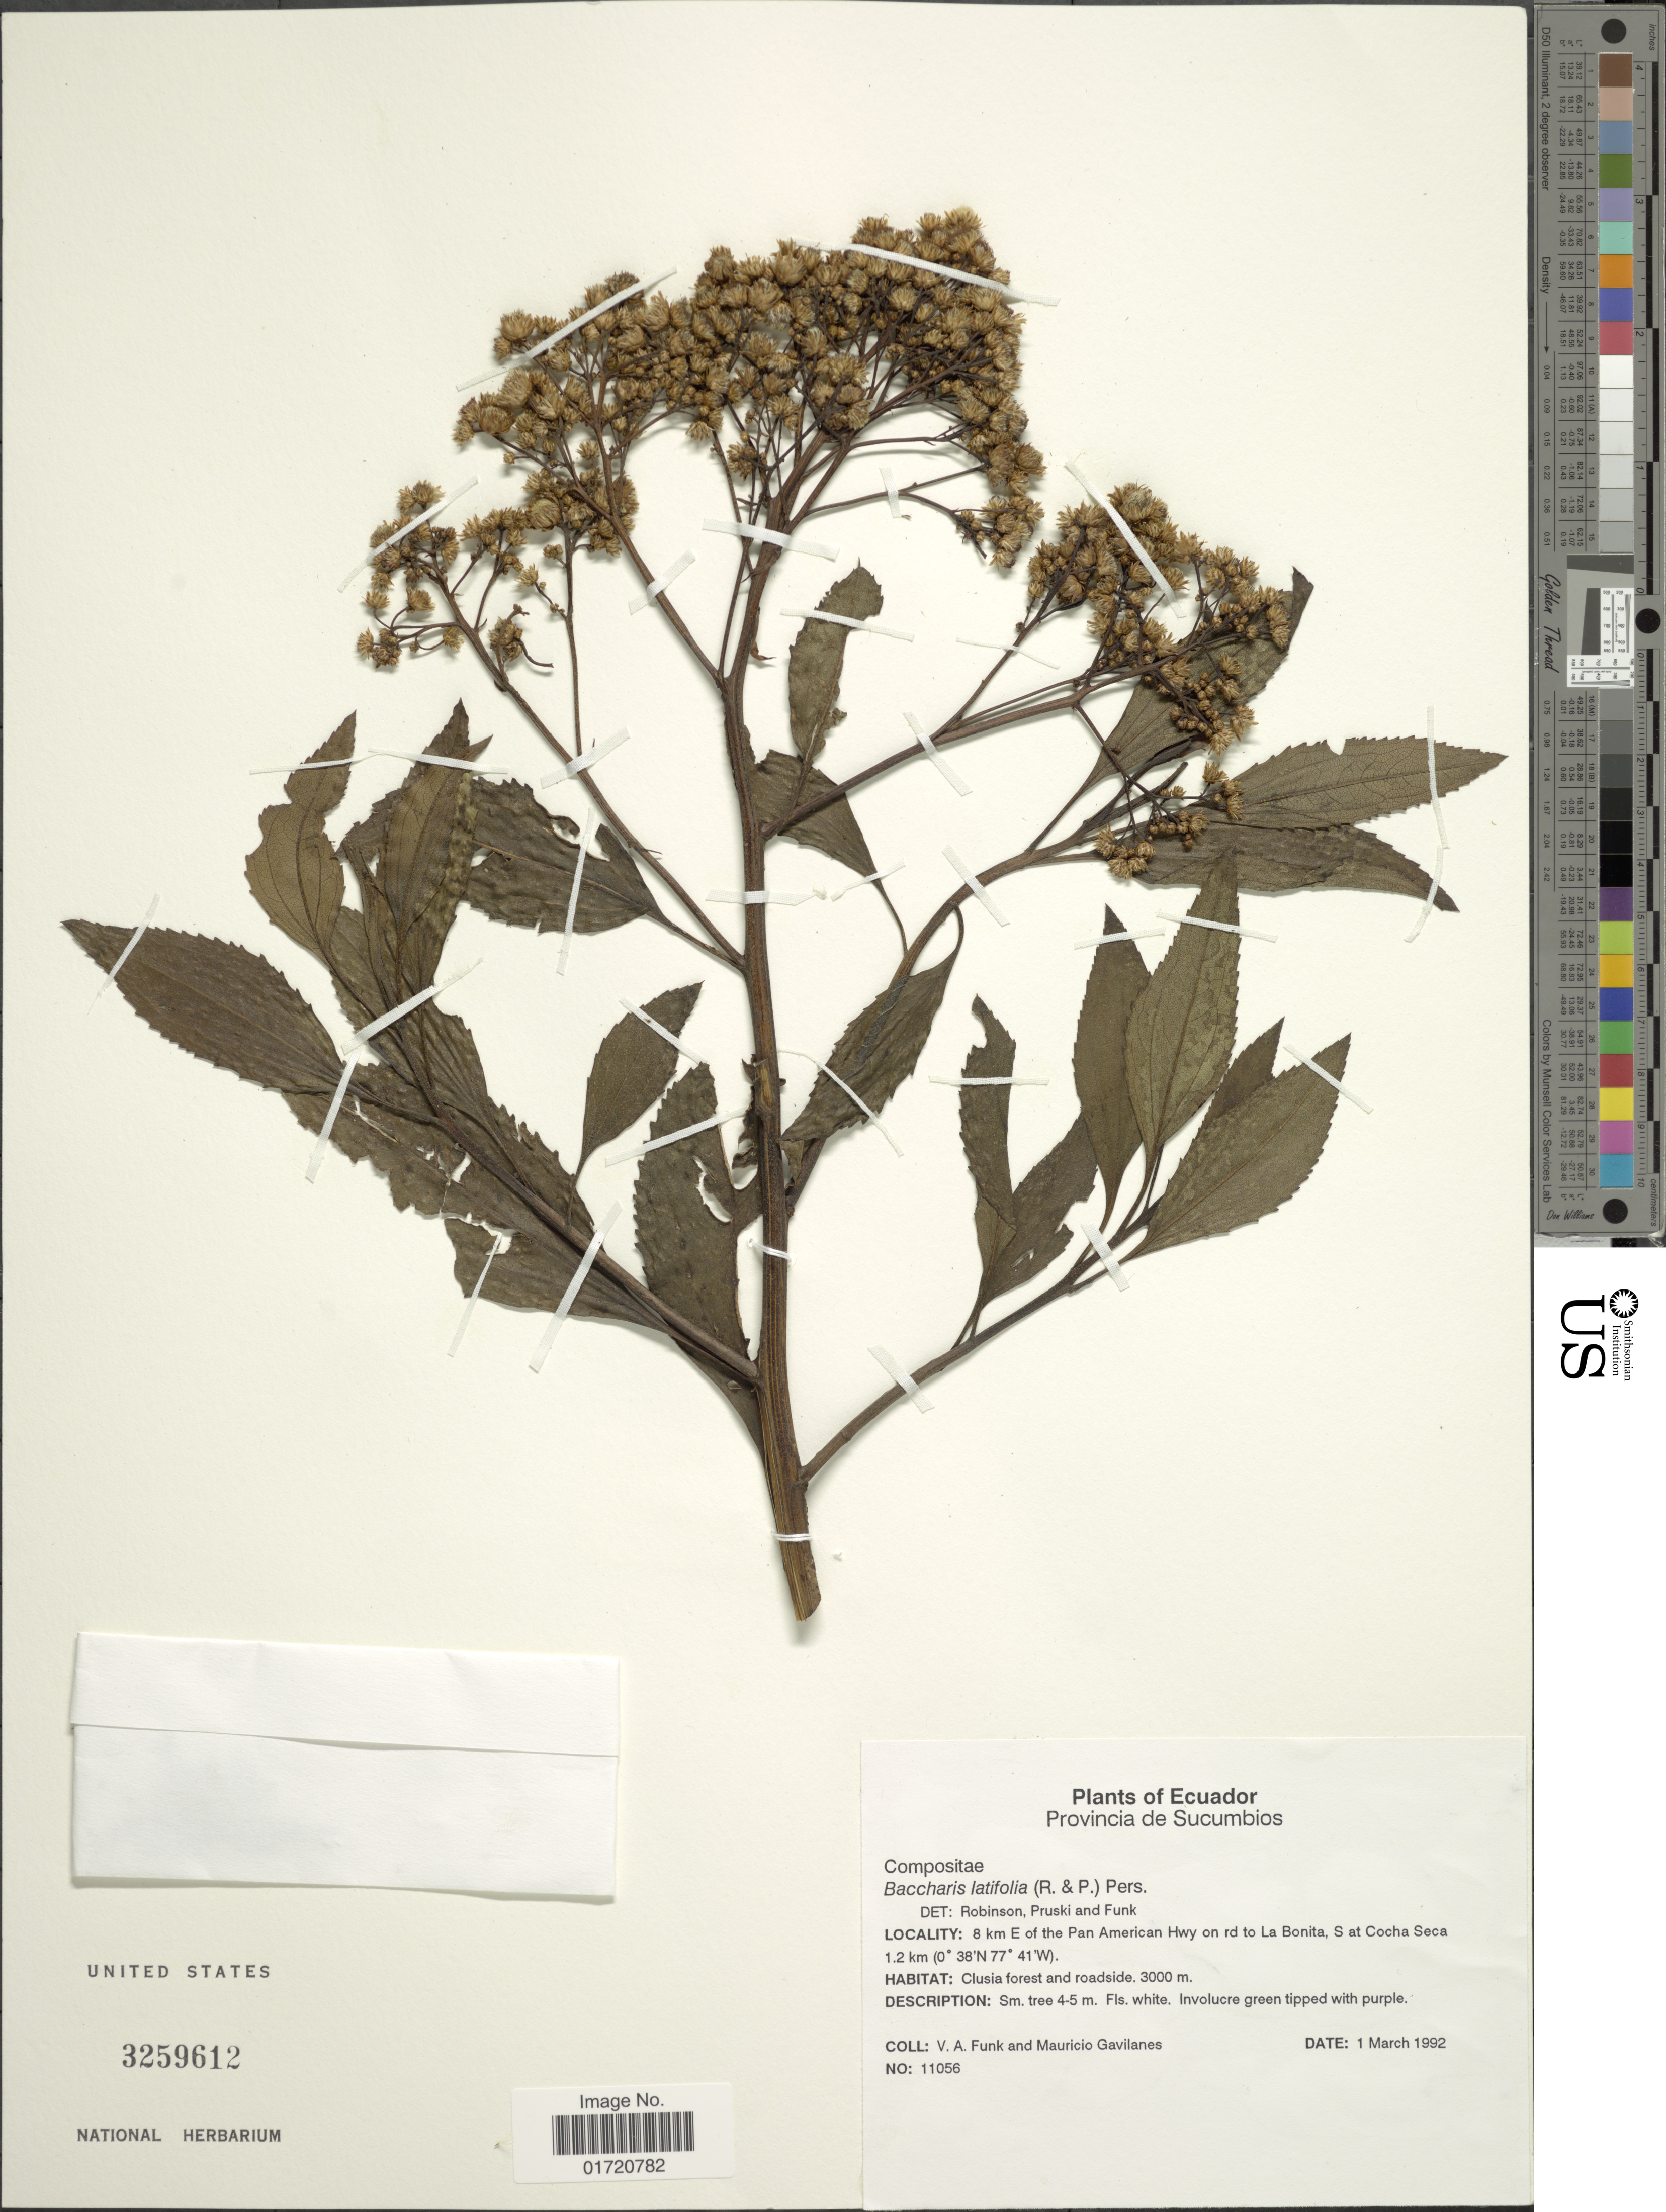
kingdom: Plantae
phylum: Tracheophyta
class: Magnoliopsida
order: Asterales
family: Asteraceae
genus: Baccharis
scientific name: Baccharis latifolia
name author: (Ruiz & Pav.) Pers.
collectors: V. Funk & M. Gavilanes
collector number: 11056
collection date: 1992-03-01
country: Ecuador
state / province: Sucumbíos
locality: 8 km E of the Pan AmericanHwy on rd to La Bonita, S at Cocha Seca 1.2 km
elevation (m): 3000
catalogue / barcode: US 3259612